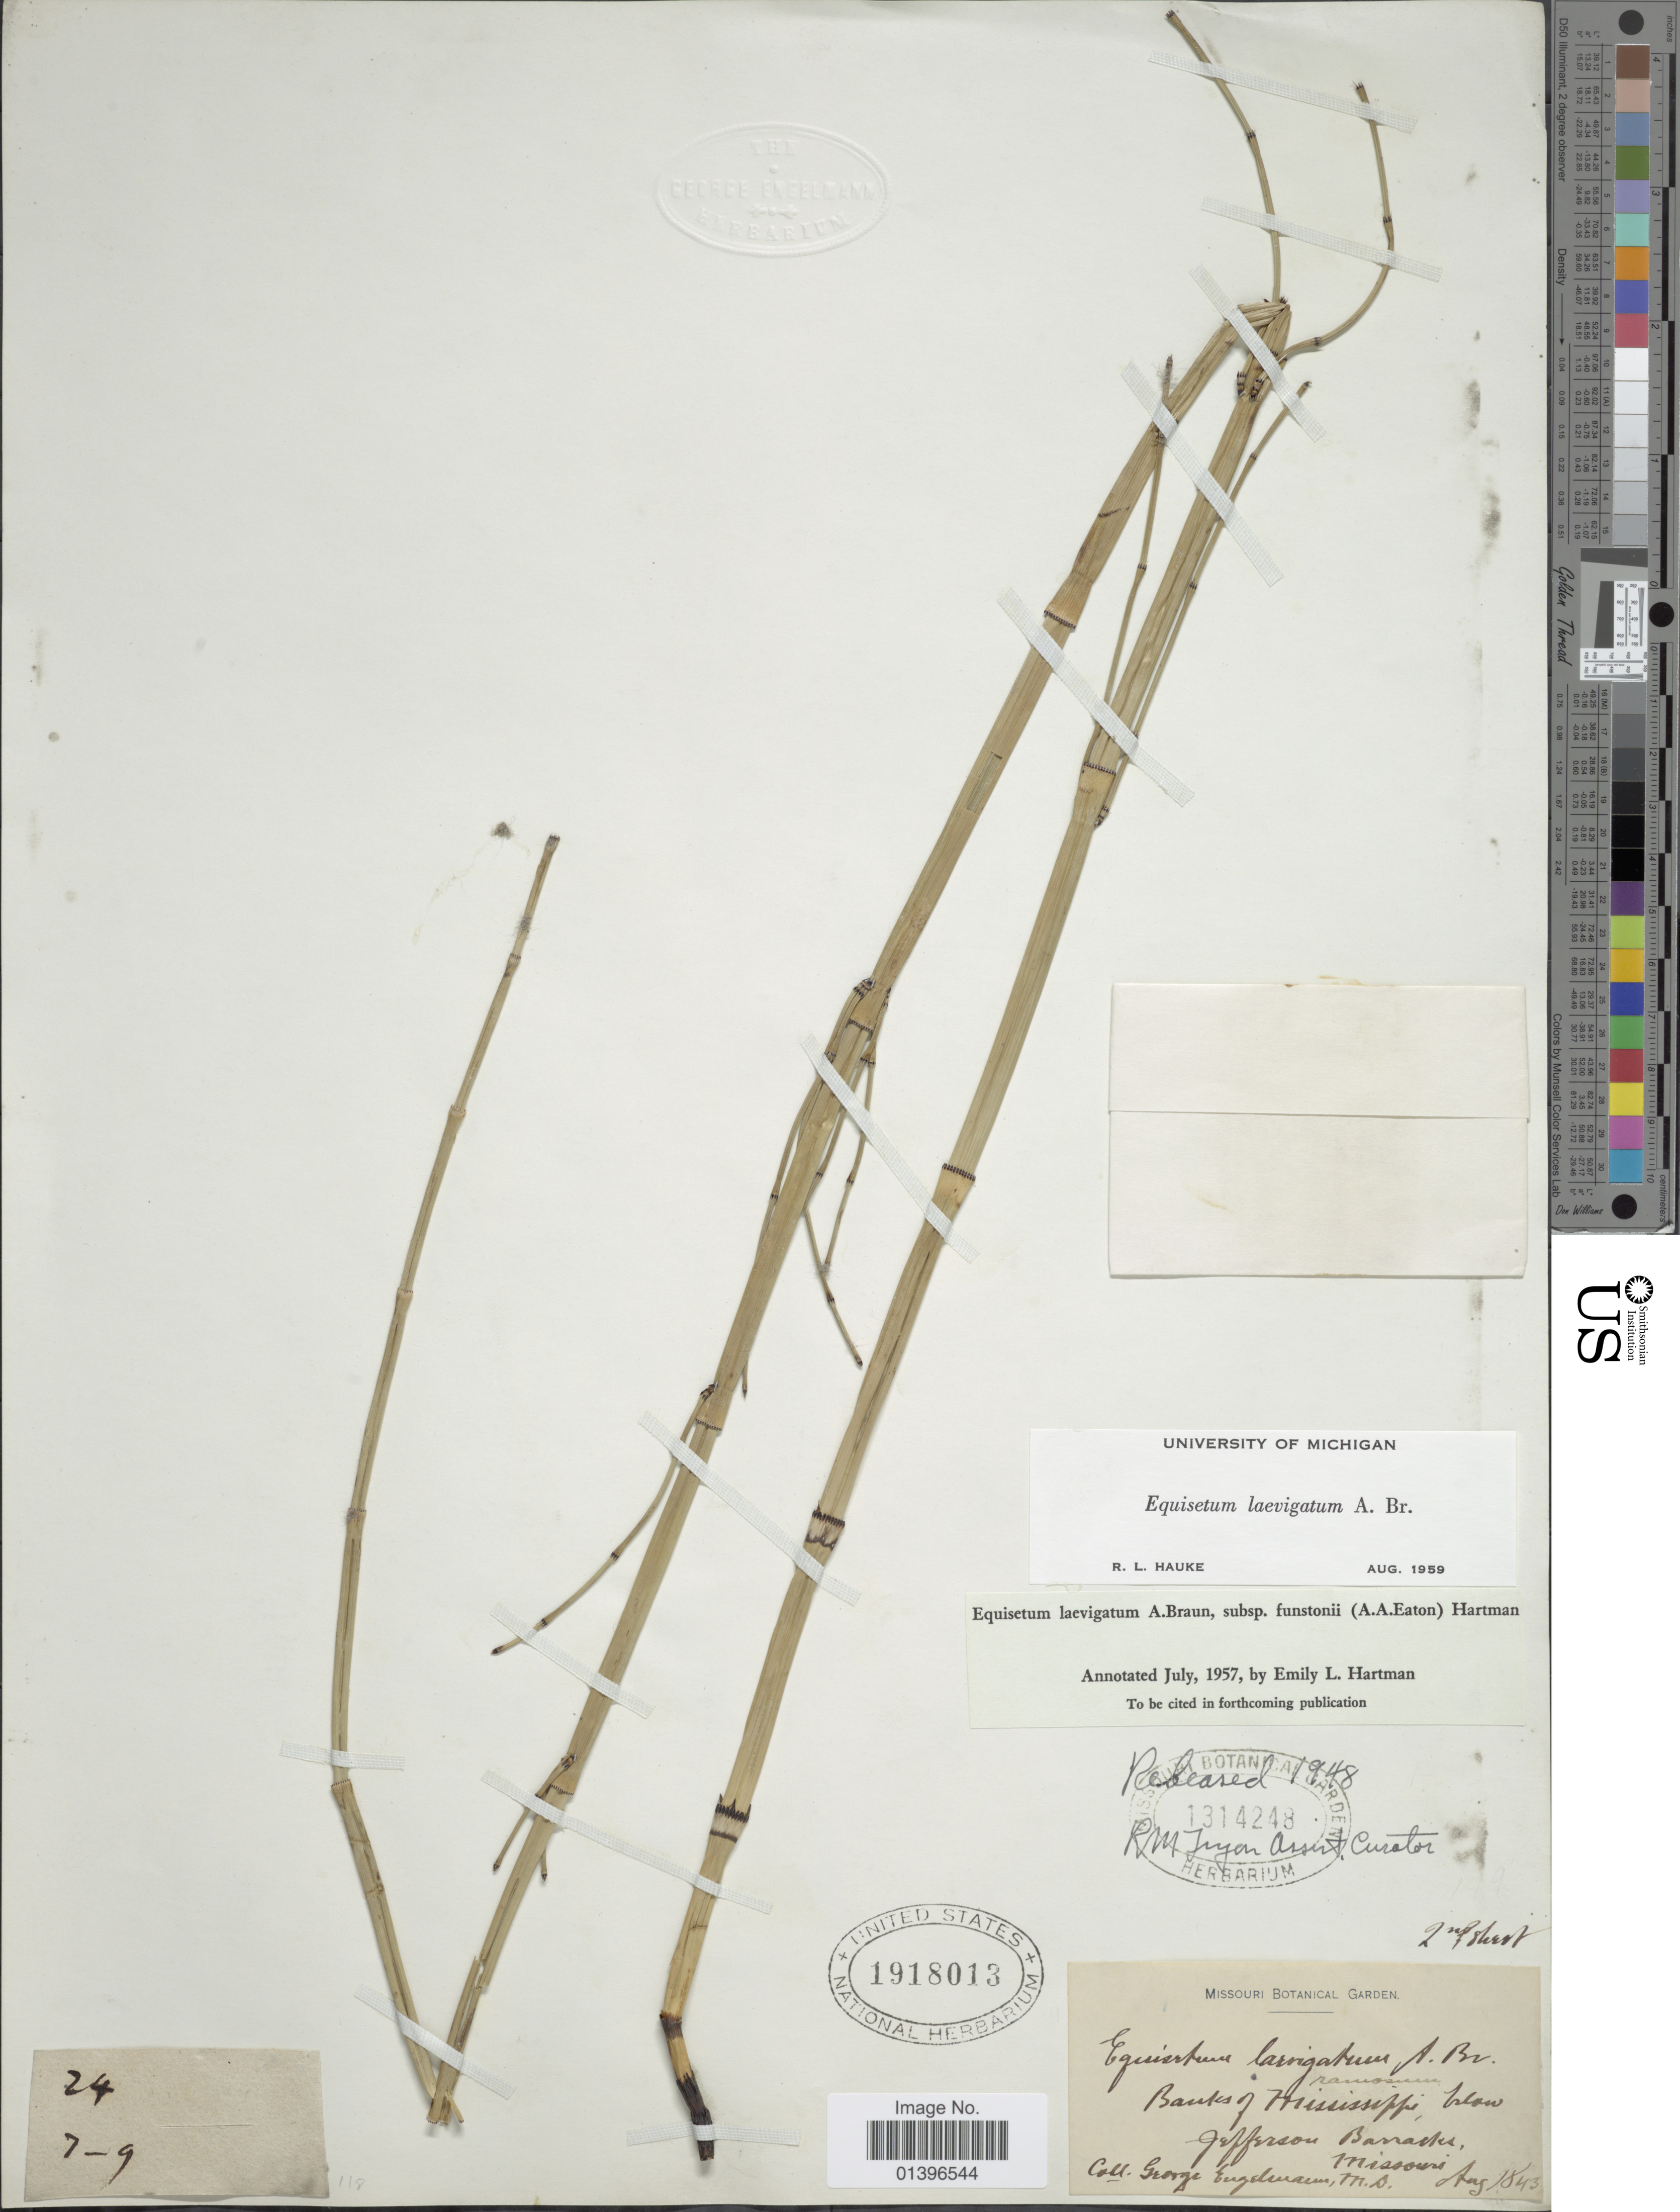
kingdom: Plantae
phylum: Tracheophyta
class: Polypodiopsida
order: Equisetales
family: Equisetaceae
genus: Equisetum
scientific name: Equisetum laevigatum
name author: A. Braun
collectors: G. Engelmann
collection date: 1843-08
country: United States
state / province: Missouri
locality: Banks of Mississippi, below Jefferson Barracks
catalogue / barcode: US 1918013